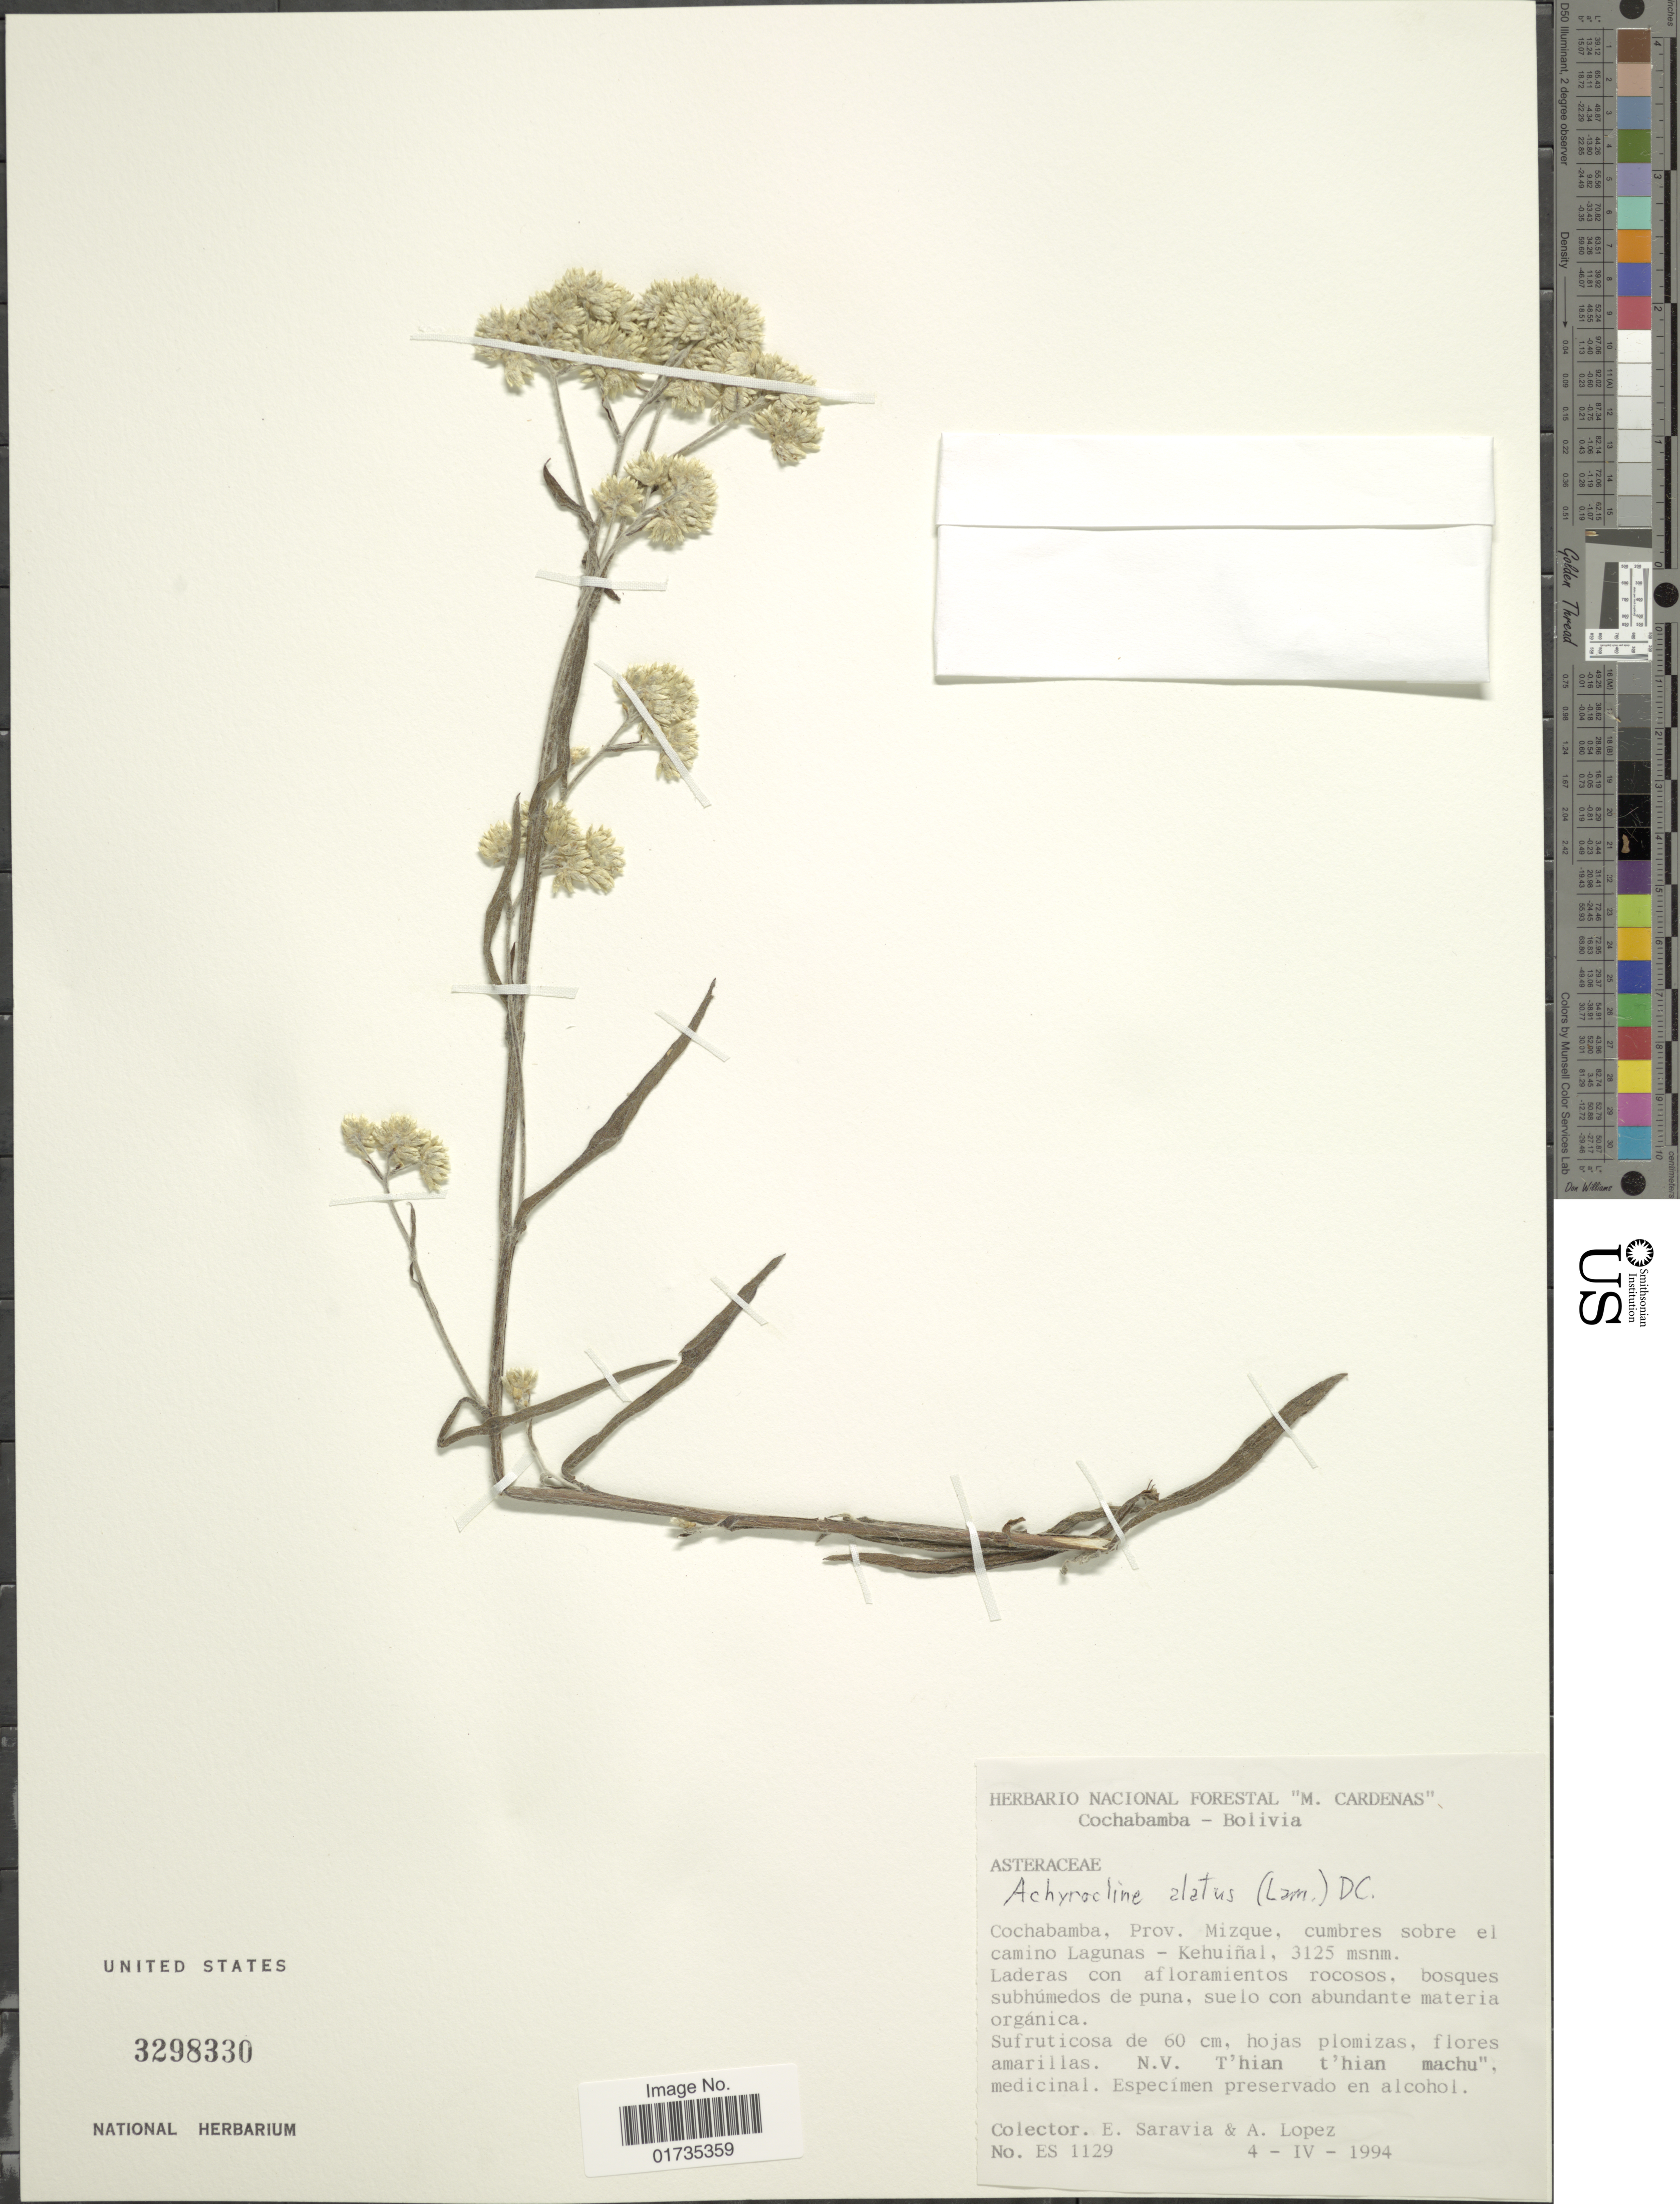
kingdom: Plantae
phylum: Tracheophyta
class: Magnoliopsida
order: Asterales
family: Asteraceae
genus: Achyrocline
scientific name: Achyrocline alata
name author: (Kunth) DC.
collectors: E. Saravia & A. López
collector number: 1129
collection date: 1994-04-04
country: Bolivia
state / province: Cochabamba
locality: Bolivia. Cochabamba. Prov. Mizque, cumbres sobre el camino Lagunas-Kehuiñal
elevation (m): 3125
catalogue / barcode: US 3298330